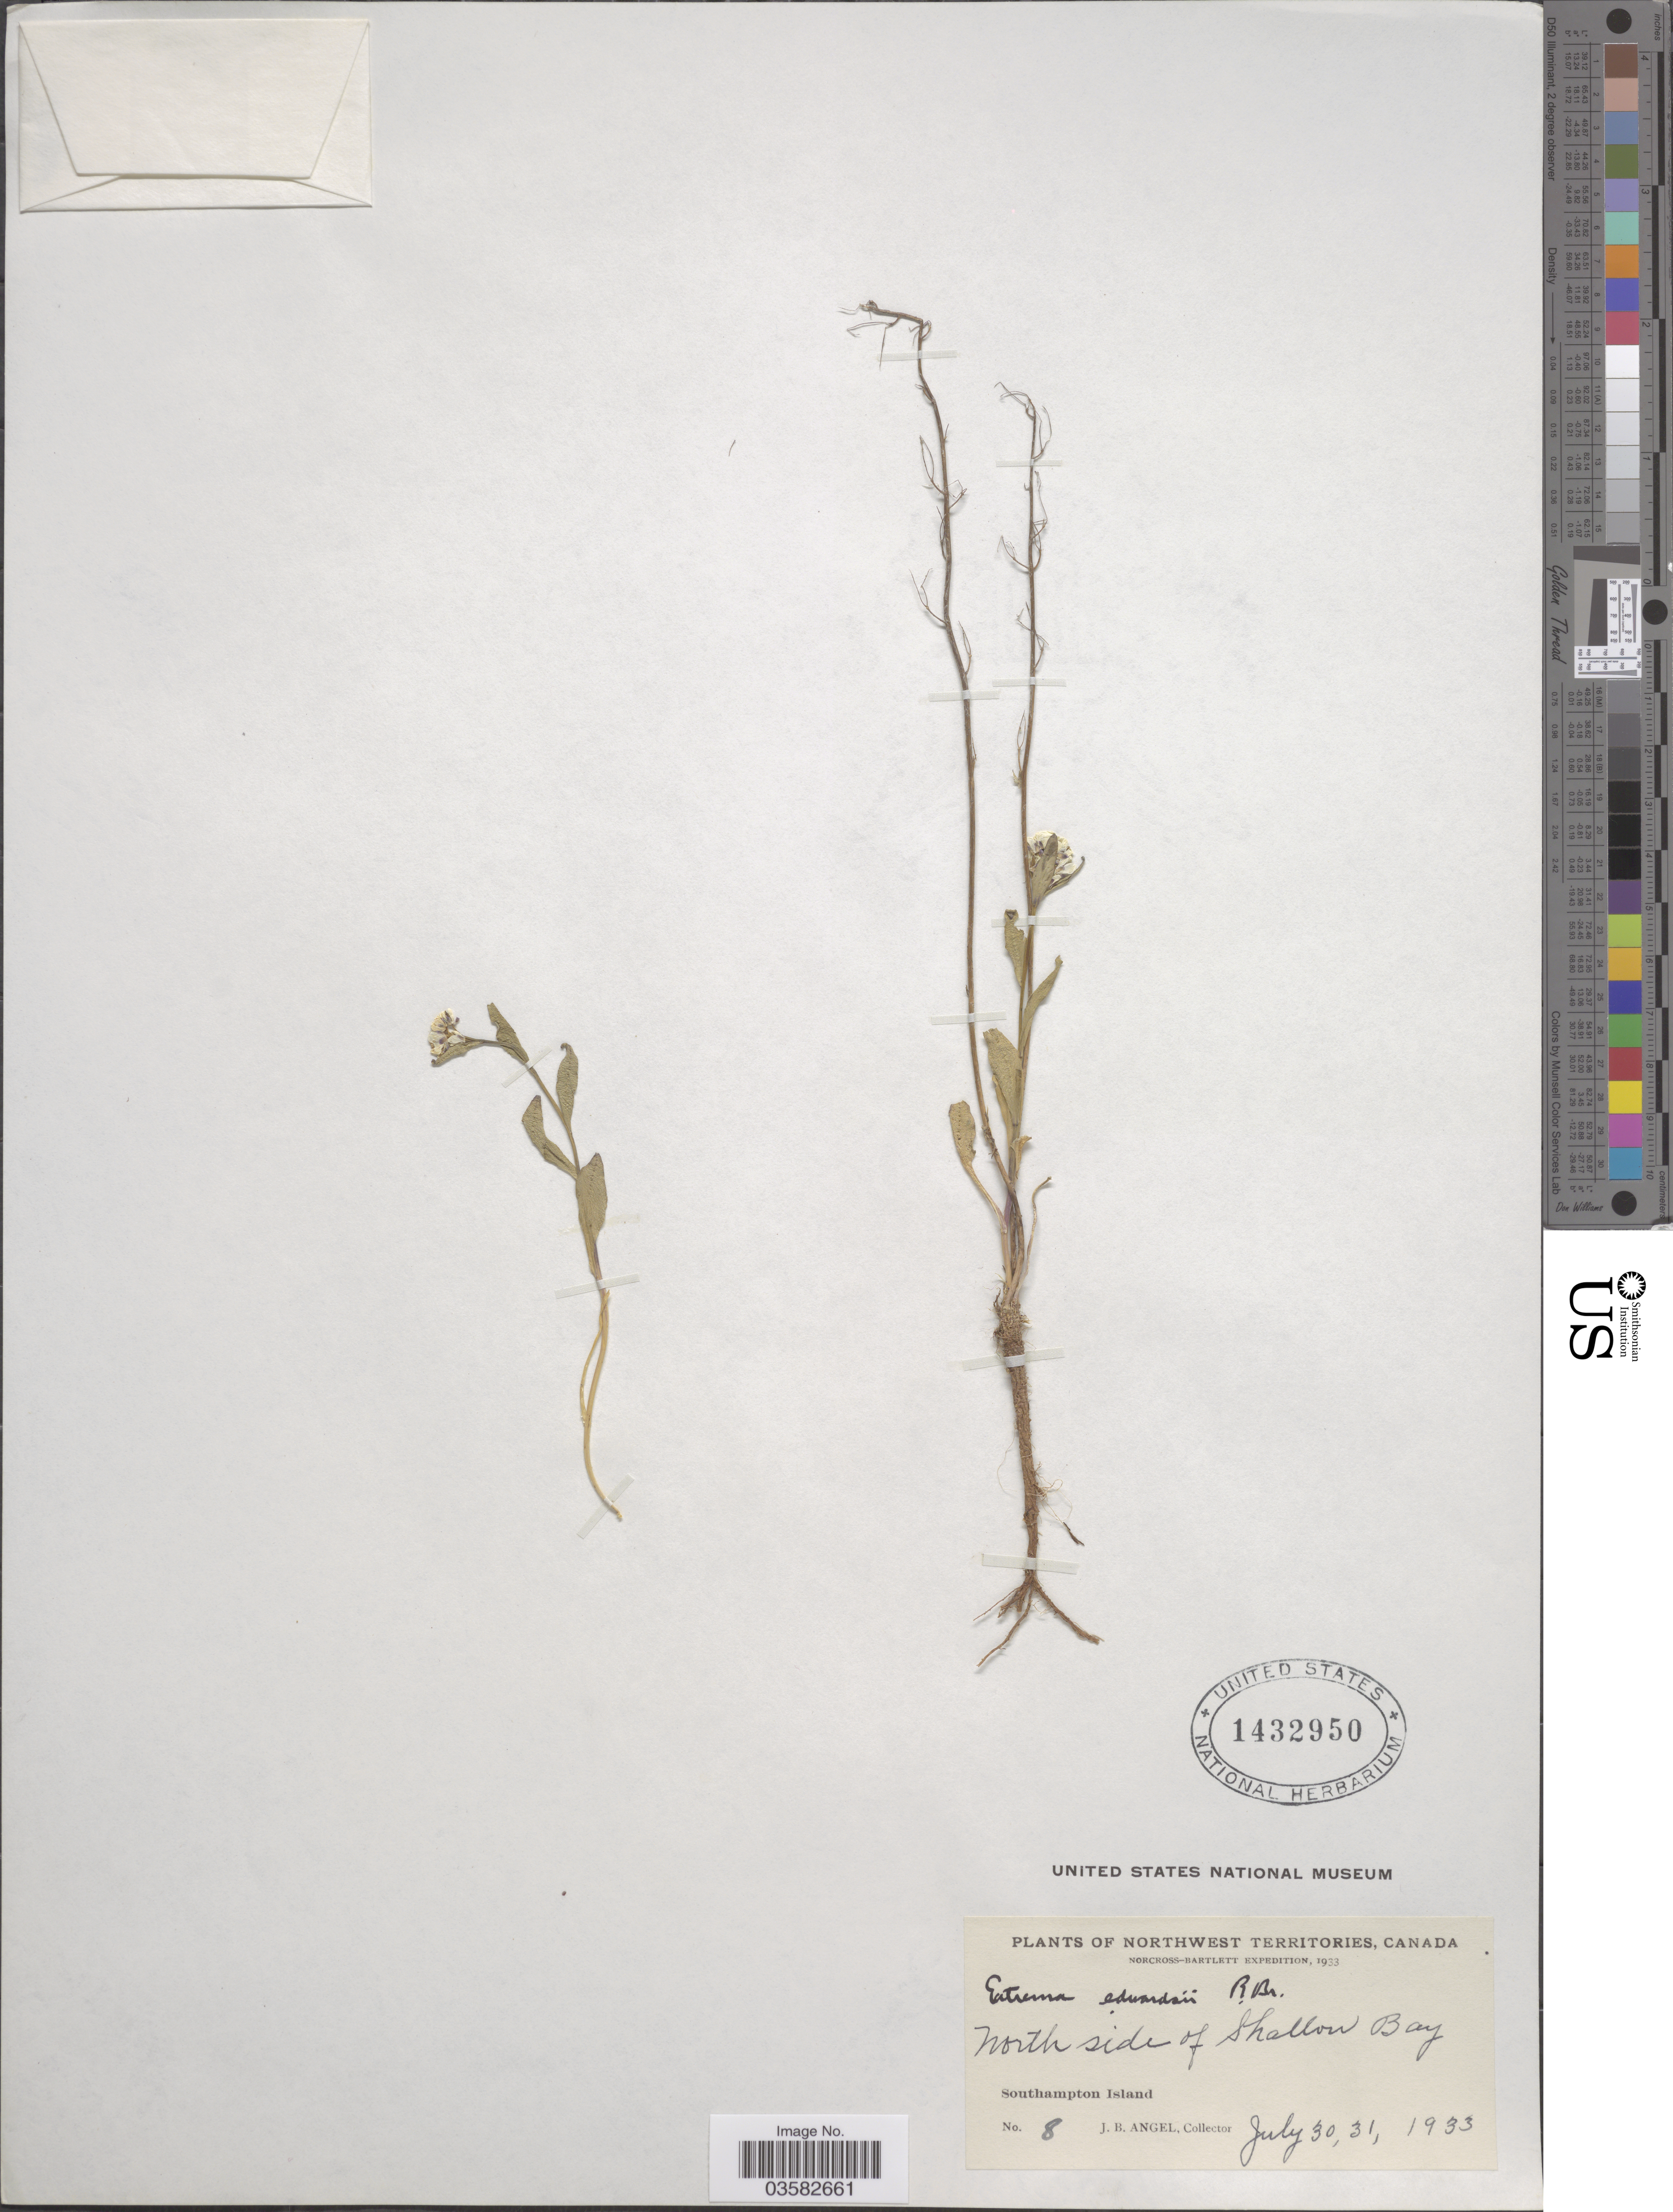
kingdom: Plantae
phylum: Tracheophyta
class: Magnoliopsida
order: Brassicales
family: Brassicaceae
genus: Eutrema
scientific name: Eutrema edwardsii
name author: R. Br.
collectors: J. Angel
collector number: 8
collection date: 1933-07-30/1933-07-31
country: Canada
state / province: Northwest Territories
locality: North side of Shallow Bay. Southampton Island.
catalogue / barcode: US 1432950